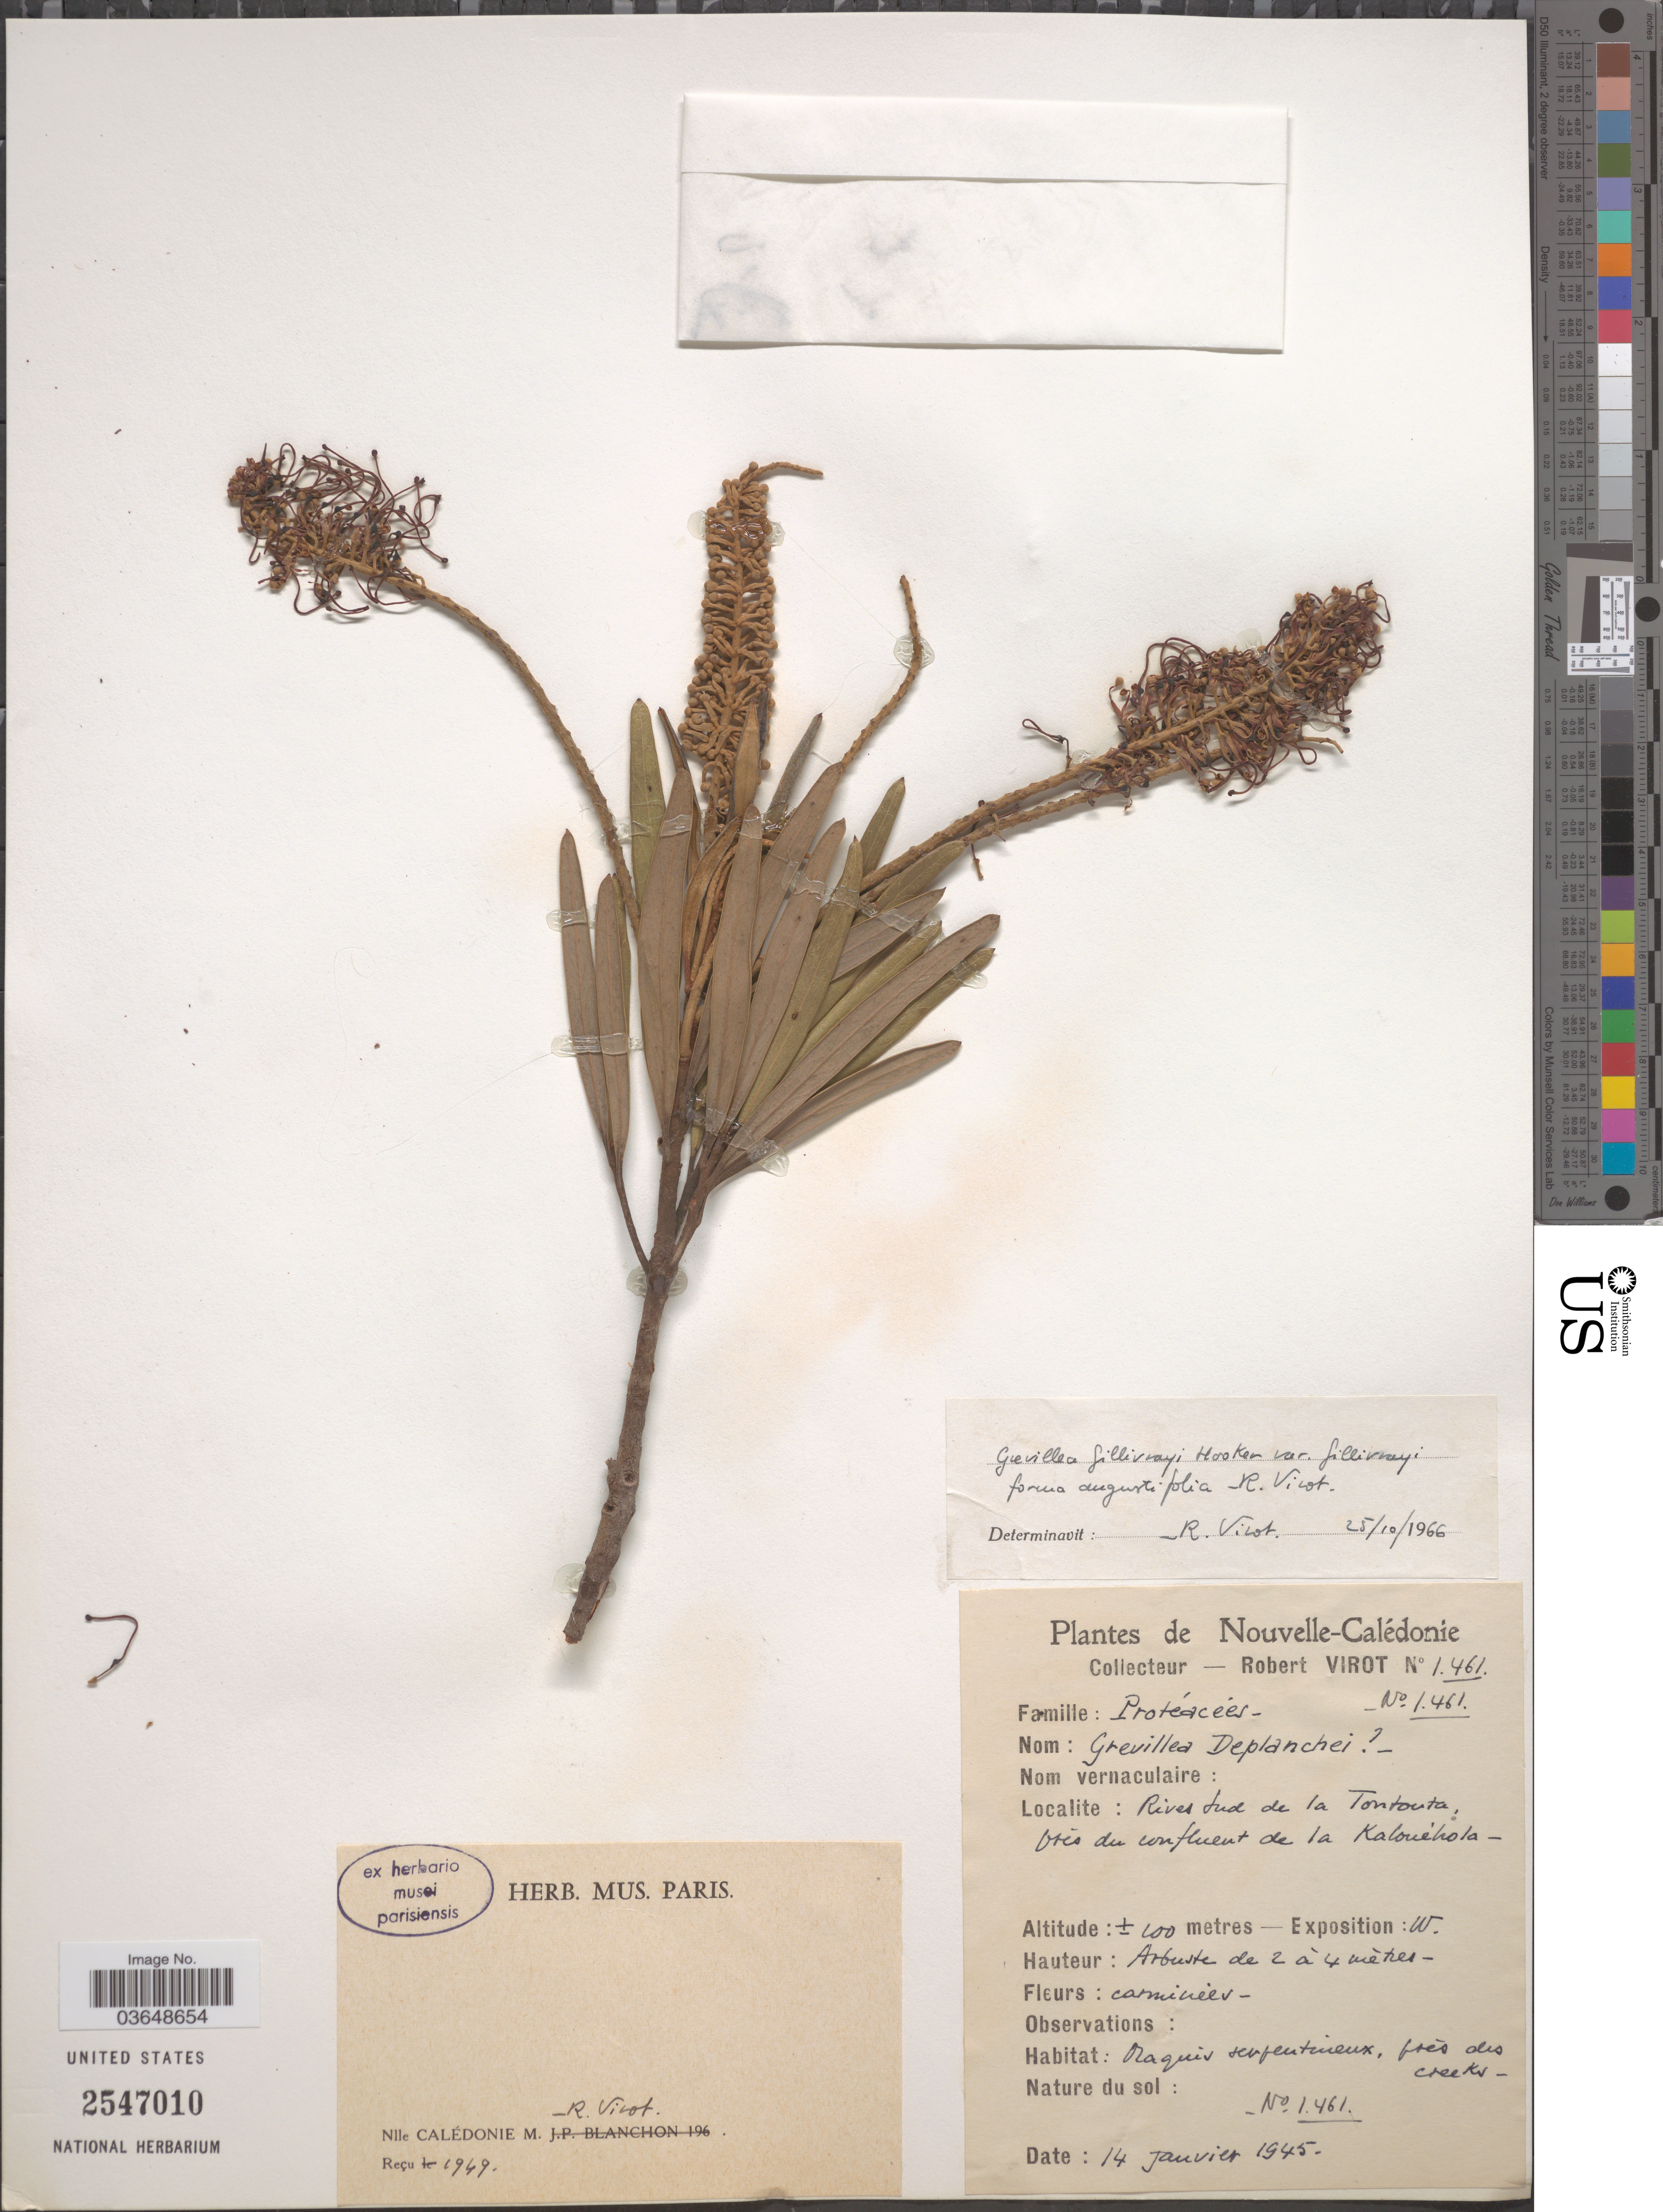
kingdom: Plantae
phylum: Tracheophyta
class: Magnoliopsida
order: Proteales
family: Proteaceae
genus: Grevillea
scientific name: Grevillea gillivrayi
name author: Hook.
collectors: R. Virot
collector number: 1461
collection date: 1945-01-14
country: New Caledonia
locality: Nouvelle-Calédonie. Rives Sud de la Tontouta, prés du confluent de la Kalouéhola.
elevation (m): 100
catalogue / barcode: US 2547010